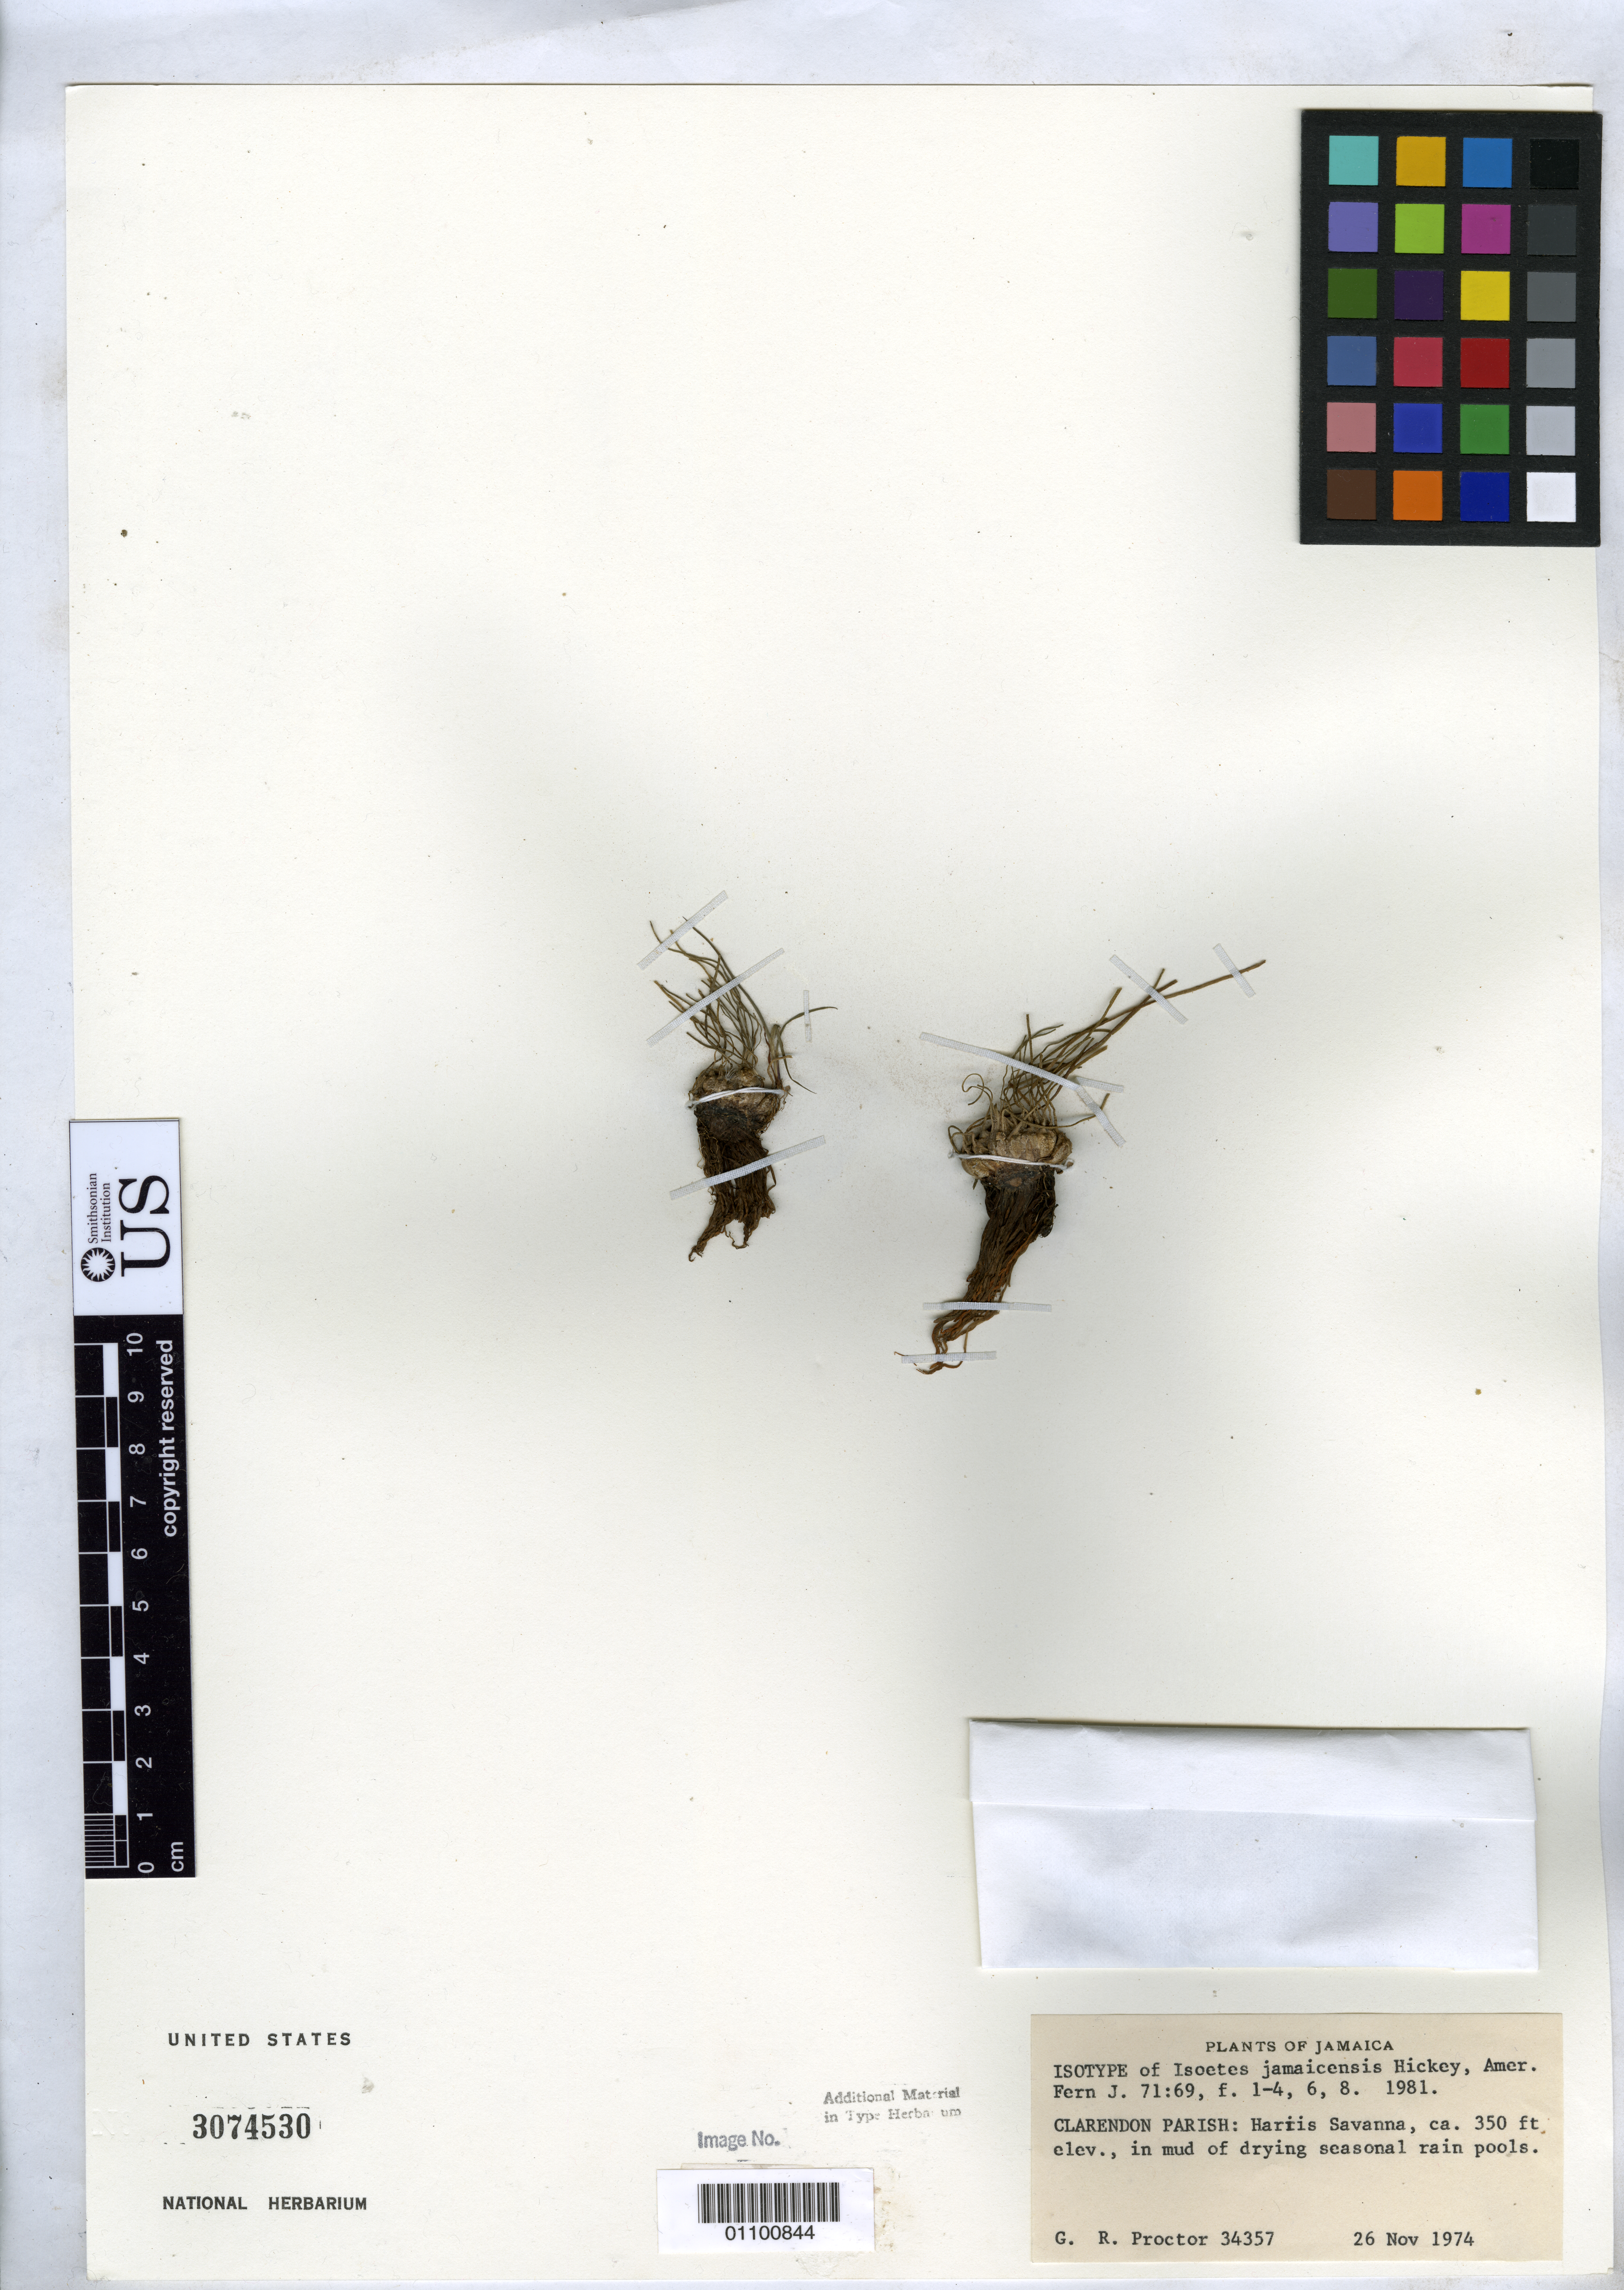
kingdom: Plantae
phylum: Tracheophyta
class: Lycopodiopsida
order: Isoetales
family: Isoetaceae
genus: Isoetes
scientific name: Isoetes jamaicensis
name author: Hickey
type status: Isotype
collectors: G. R. Proctor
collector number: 34357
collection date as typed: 26 Nov 1974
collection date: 1974-11-26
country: Jamaica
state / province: Clarendon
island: Greater Antilles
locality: Harris Savanna.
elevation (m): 107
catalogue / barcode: US 3074530